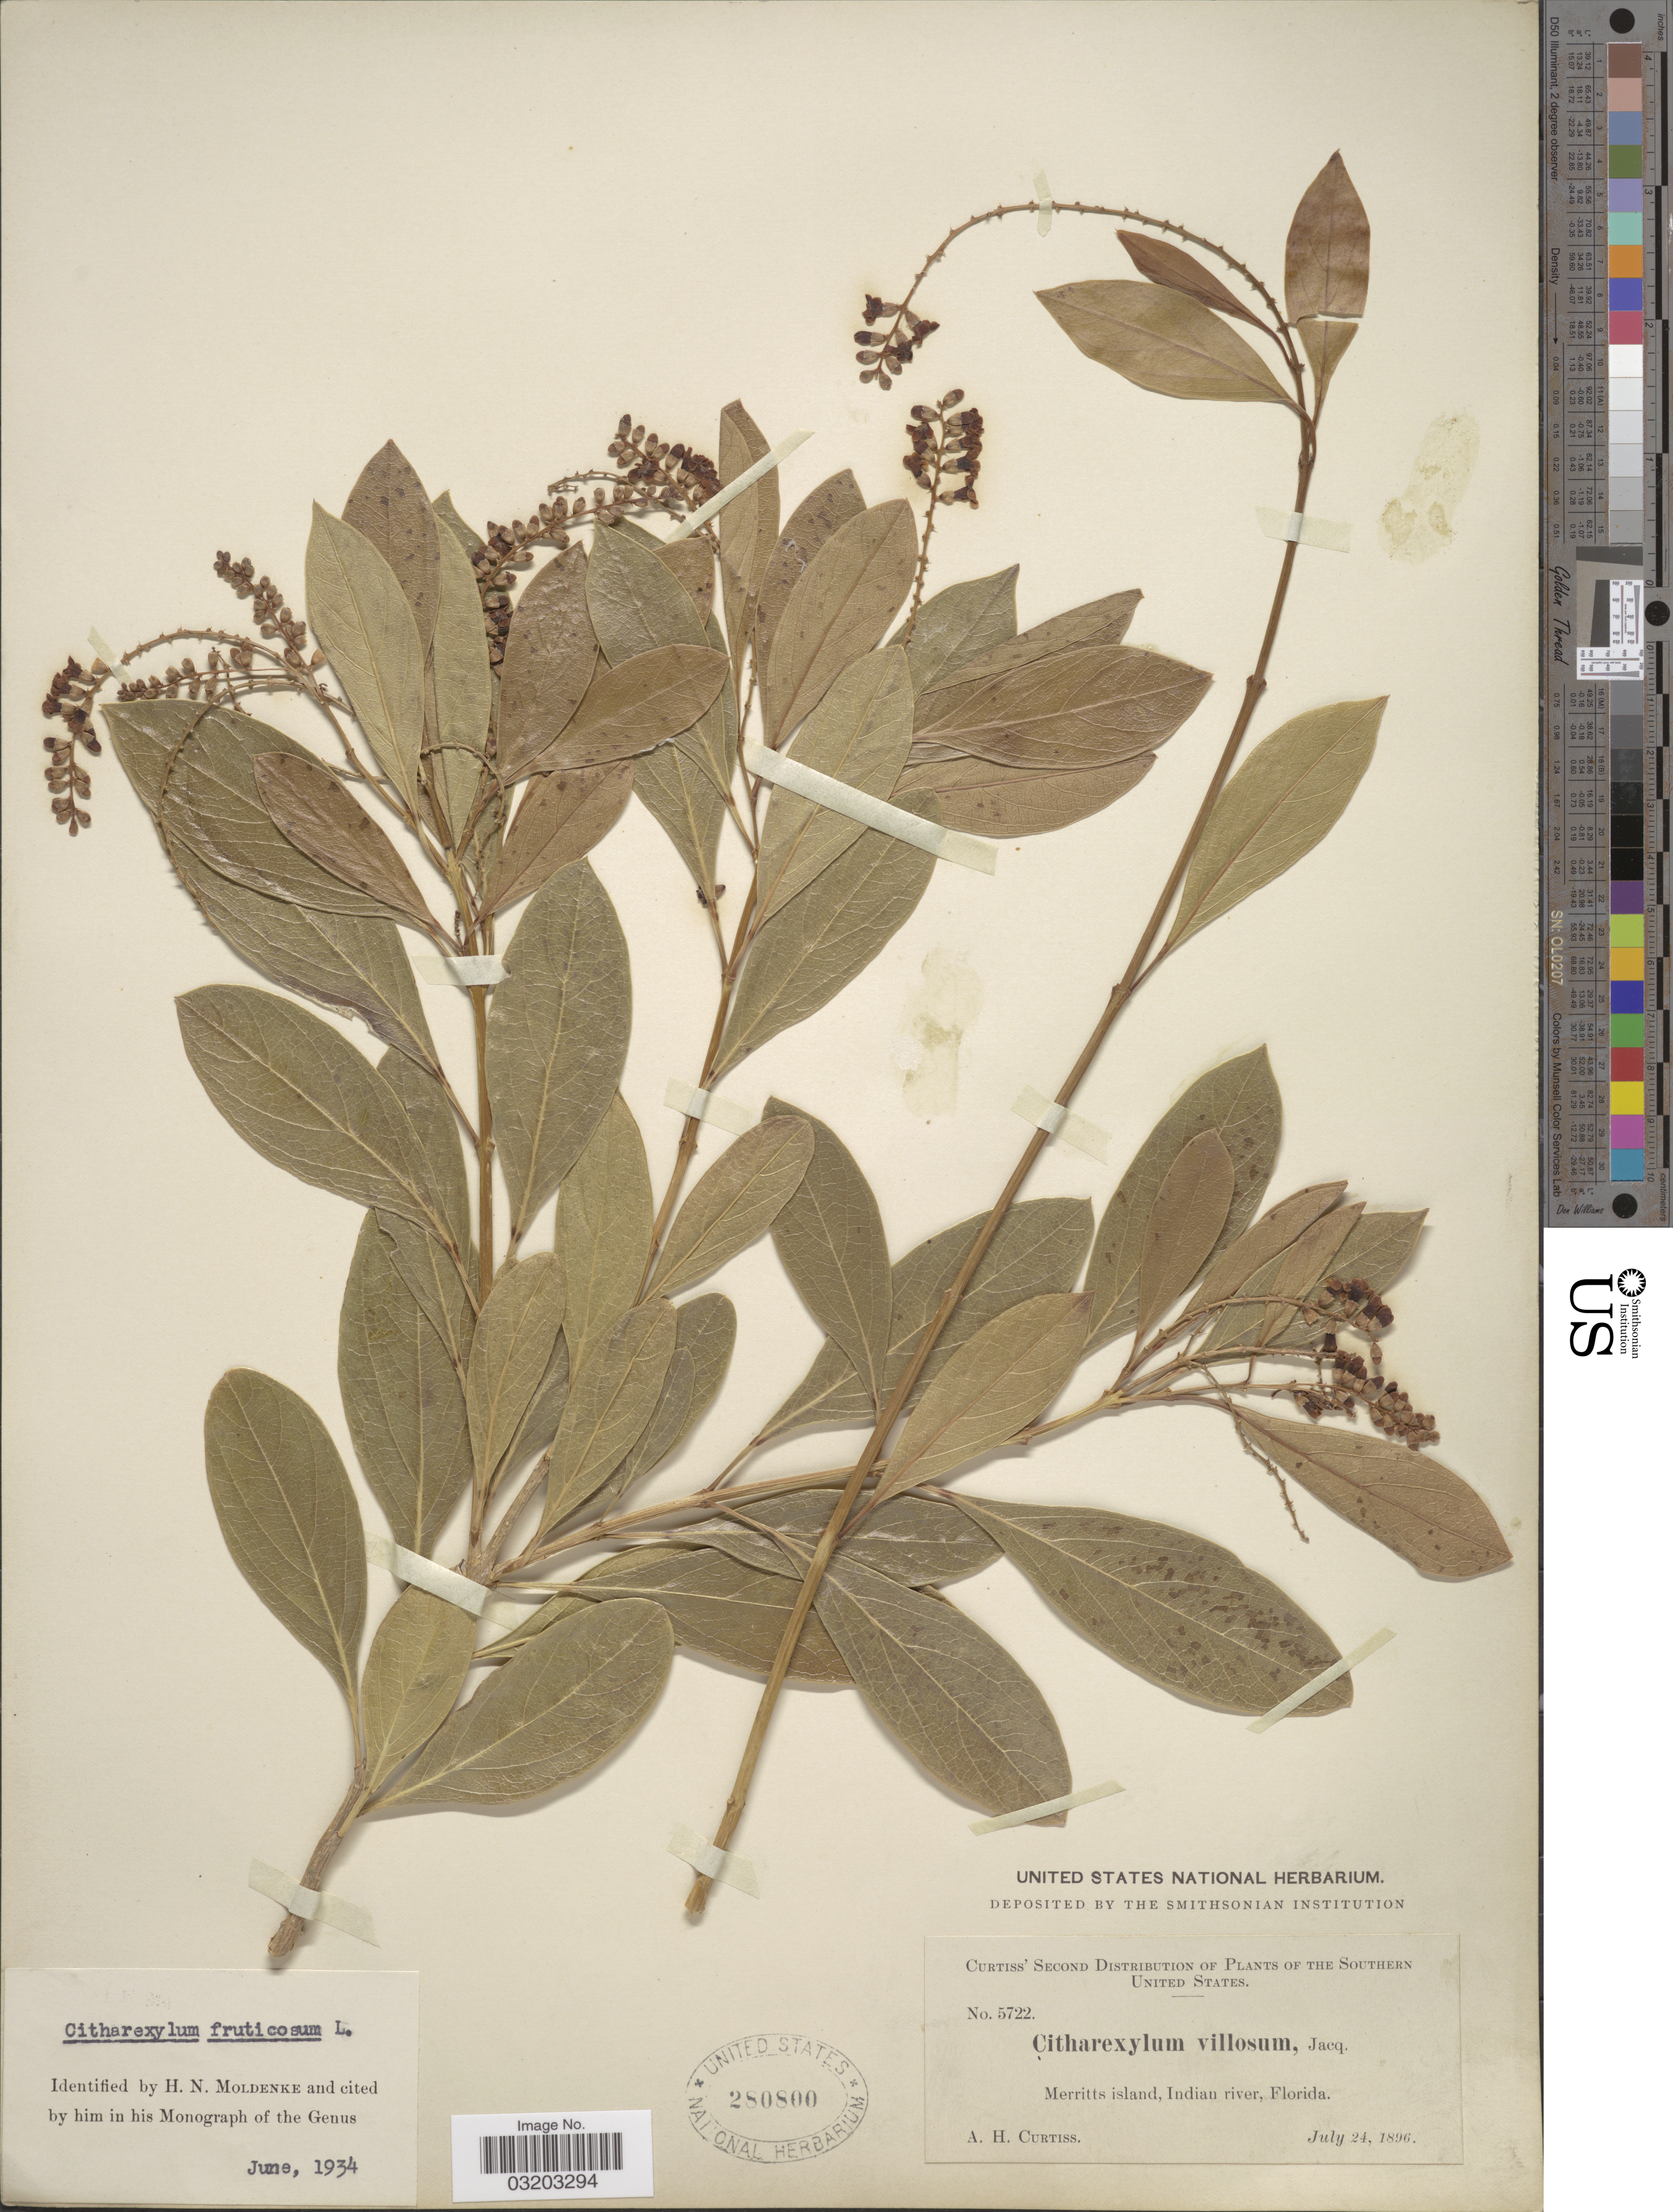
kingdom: Plantae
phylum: Tracheophyta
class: Magnoliopsida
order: Lamiales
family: Verbenaceae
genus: Citharexylum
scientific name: Citharexylum fruticosum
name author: L.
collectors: A. H. Curtiss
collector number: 5722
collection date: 1896-07-24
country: United States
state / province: Florida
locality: Southern United States. Merritts island, Indian river.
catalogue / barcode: US 280800